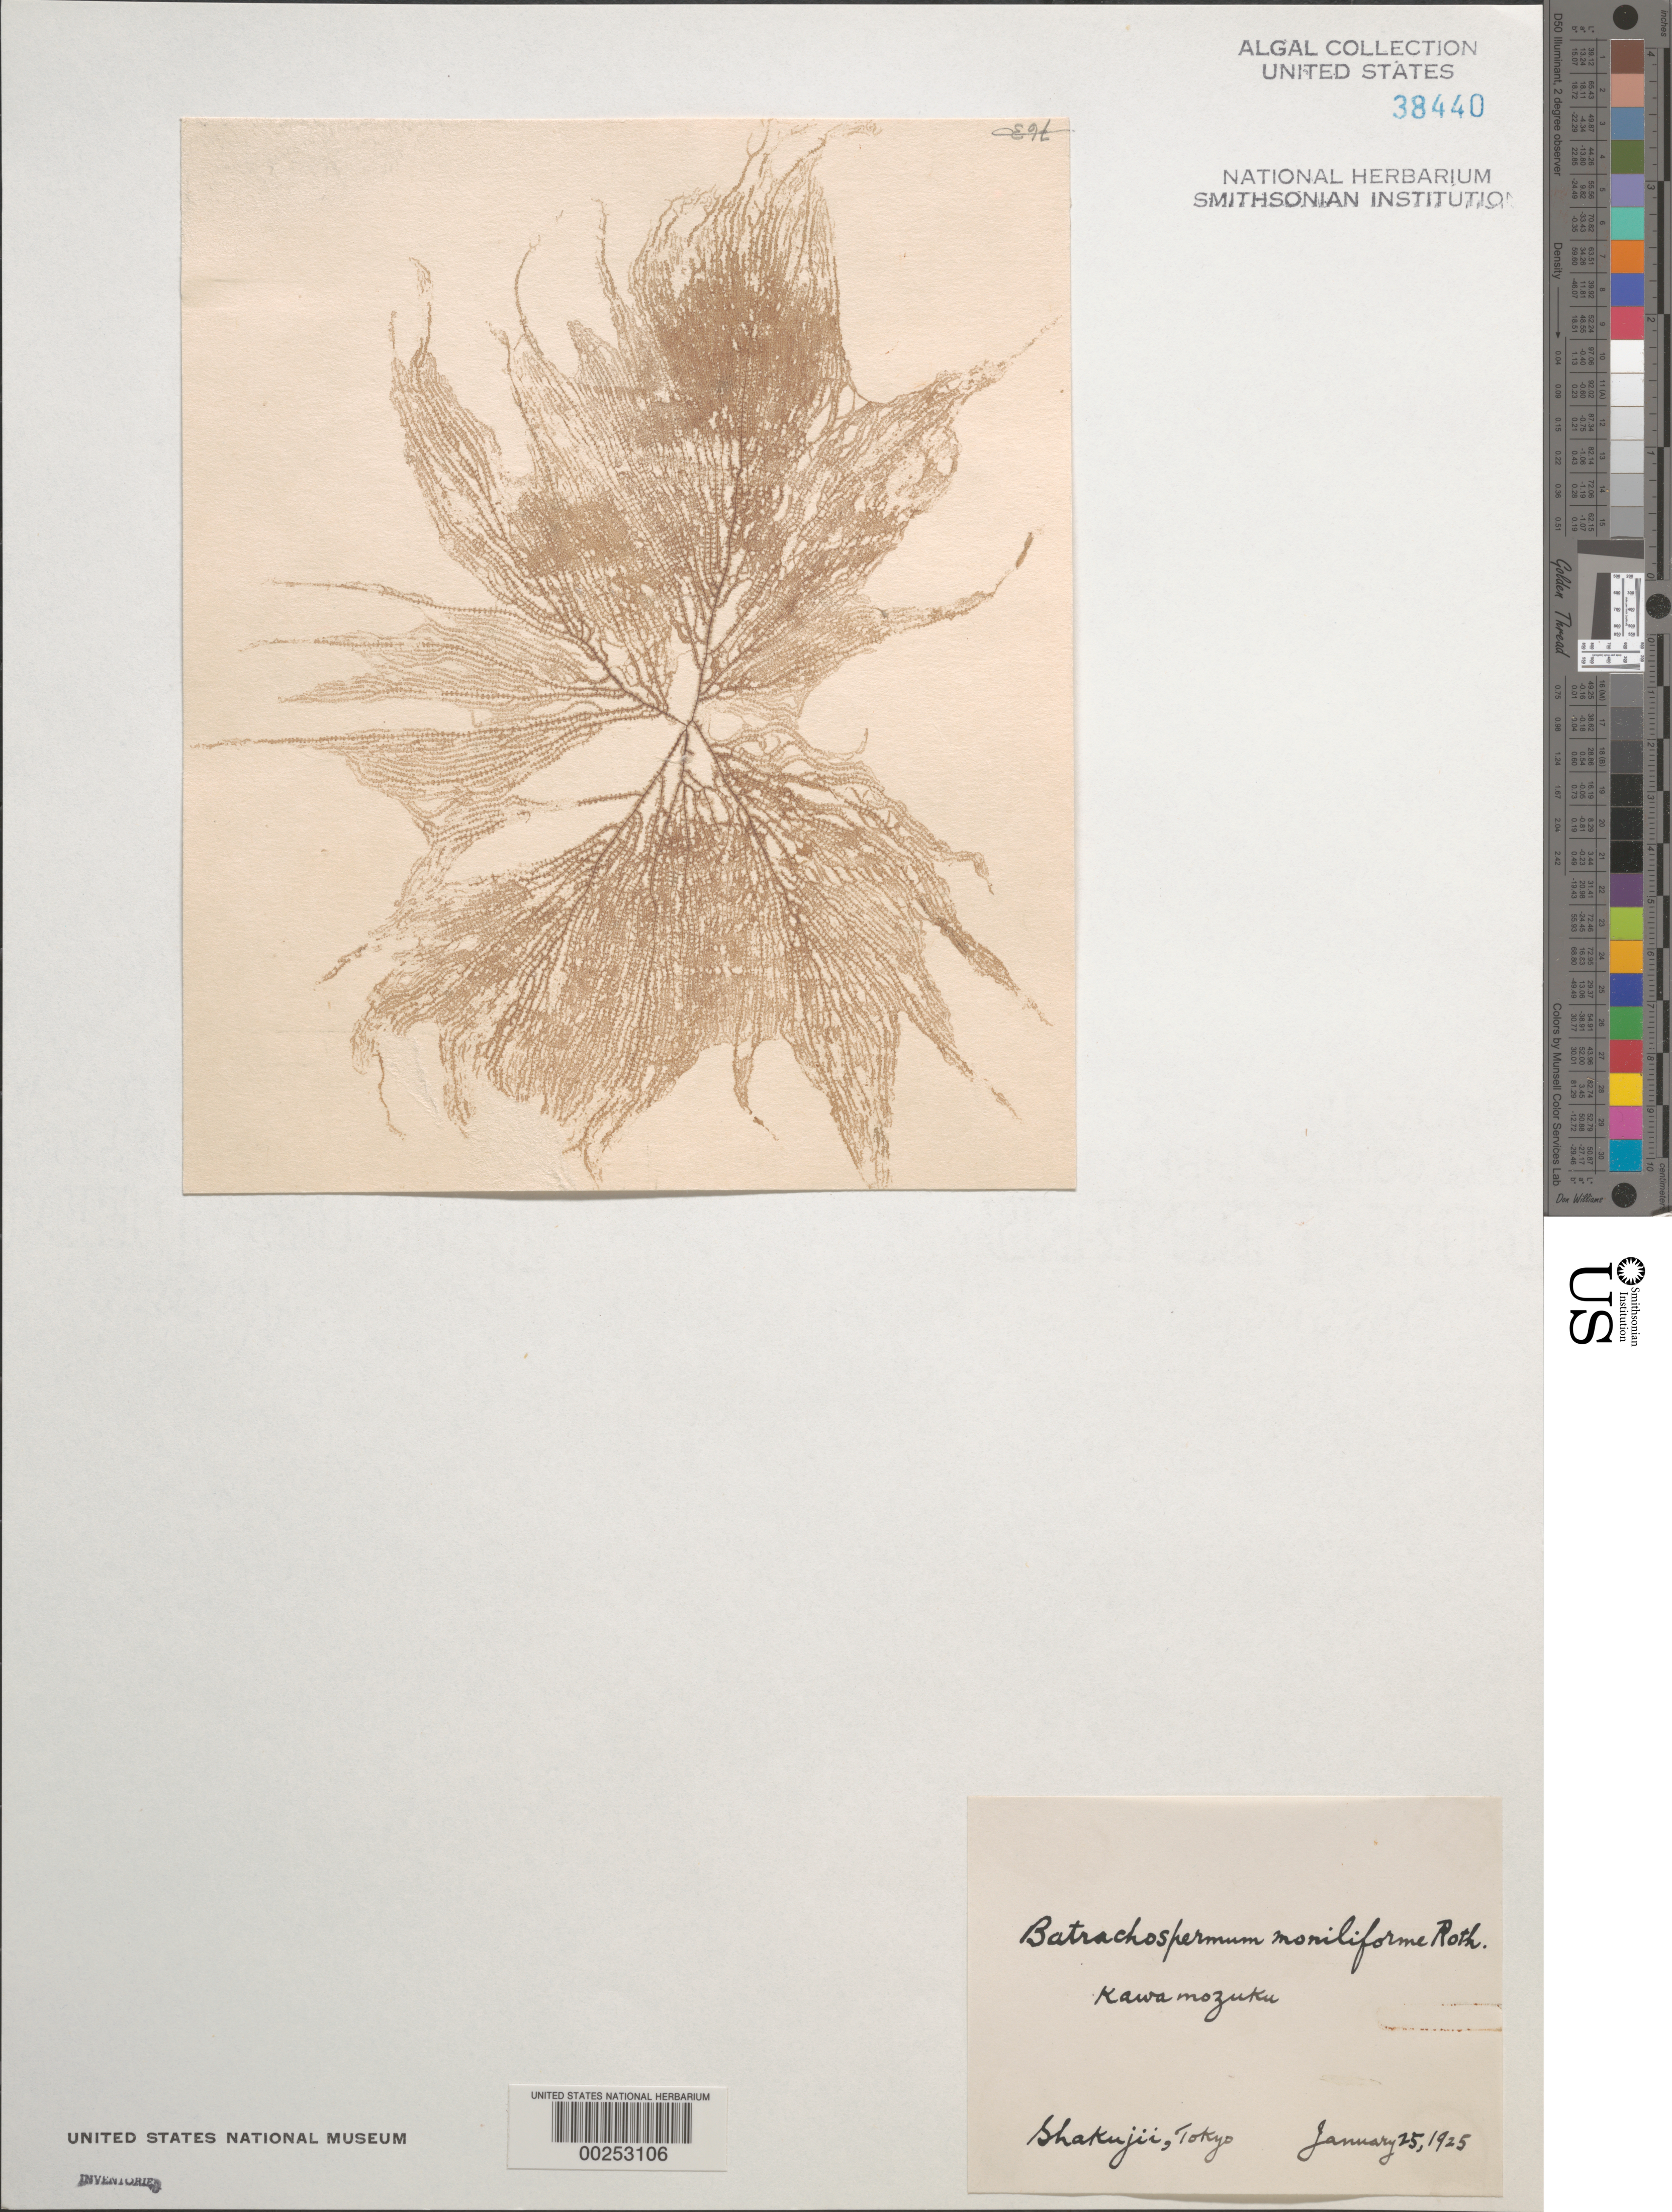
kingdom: Plantae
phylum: Rhodophyta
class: Florideophyceae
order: Batrachospermales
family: Batrachospermaceae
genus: Batrachospermum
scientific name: Batrachospermum gelatinosum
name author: (L.) DC.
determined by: Algae name updating Project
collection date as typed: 25 Jan 1925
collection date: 1925-01-25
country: Japan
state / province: Tokyo, Federal City of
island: Honshu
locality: Shakujii, Tokyo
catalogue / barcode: US 38440